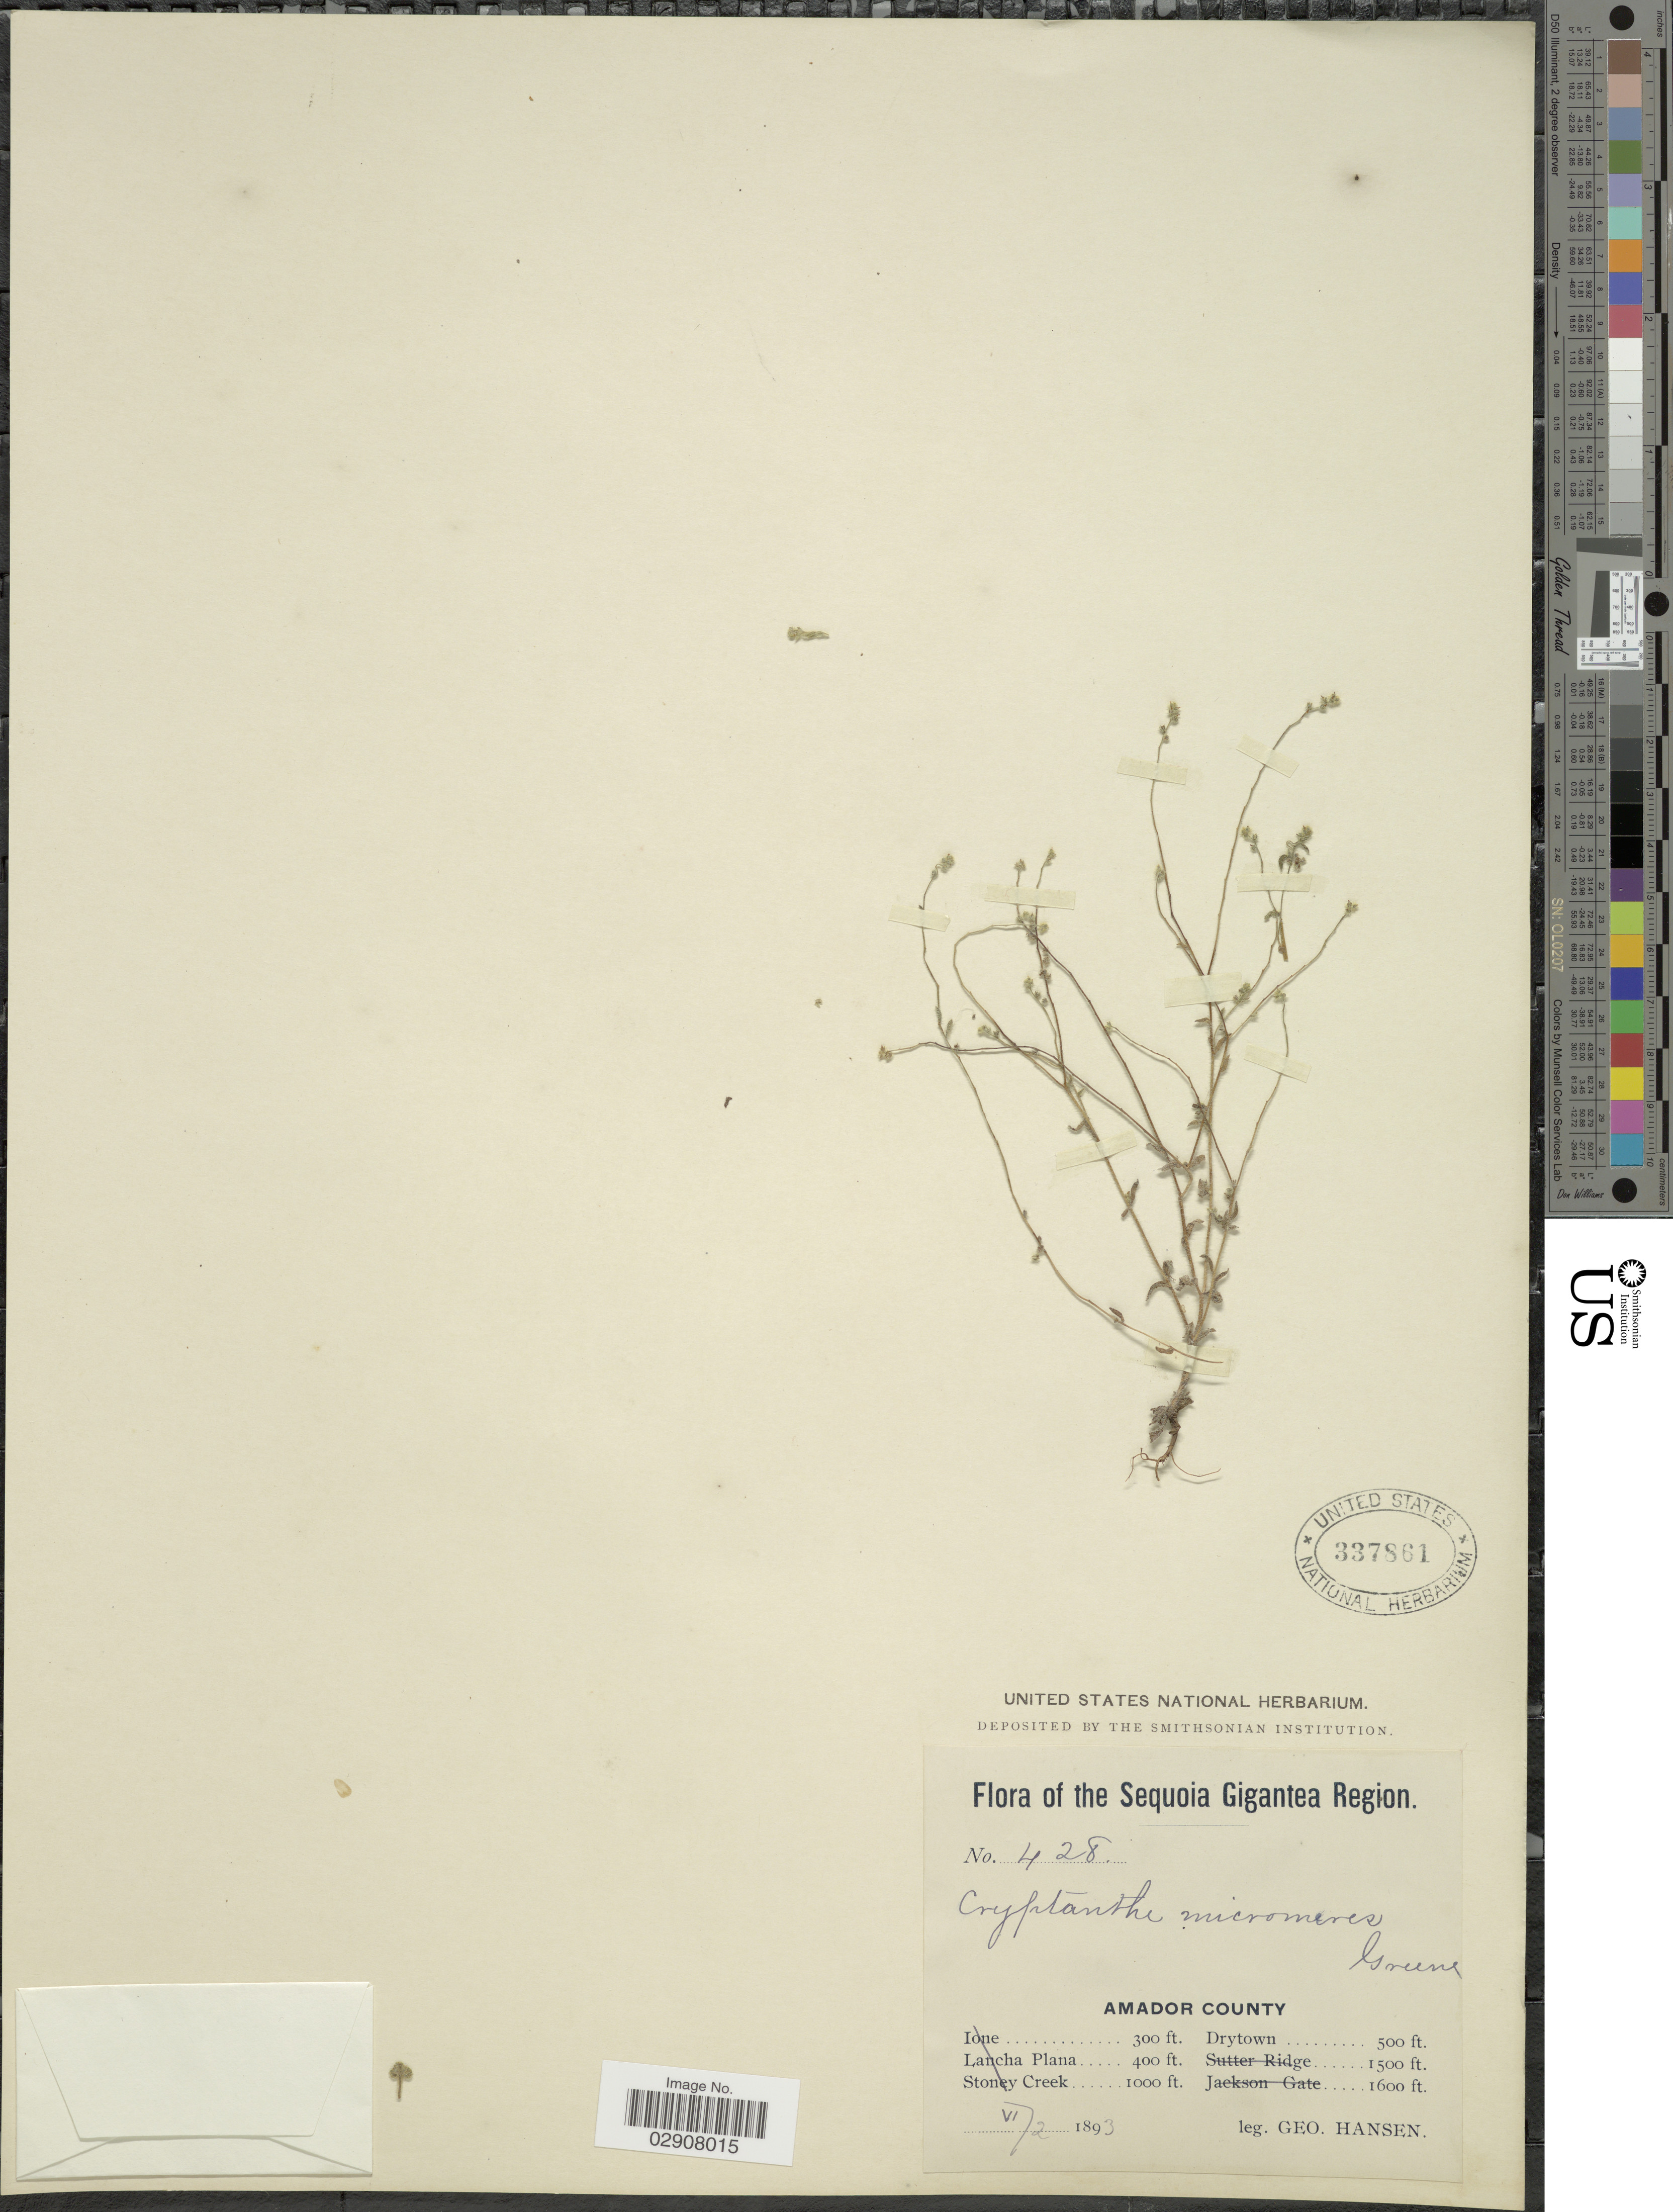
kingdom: Plantae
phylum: Tracheophyta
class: Magnoliopsida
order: Boraginales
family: Boraginaceae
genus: Cryptantha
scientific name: Cryptantha micromeres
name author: (A. Gray) S.W. Greene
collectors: G. Hansen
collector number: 428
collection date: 1893-06-02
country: United States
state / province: California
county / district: Amador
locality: Sequoia Gigantea Region, Amador County, Drytown.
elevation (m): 152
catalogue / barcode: US 337861